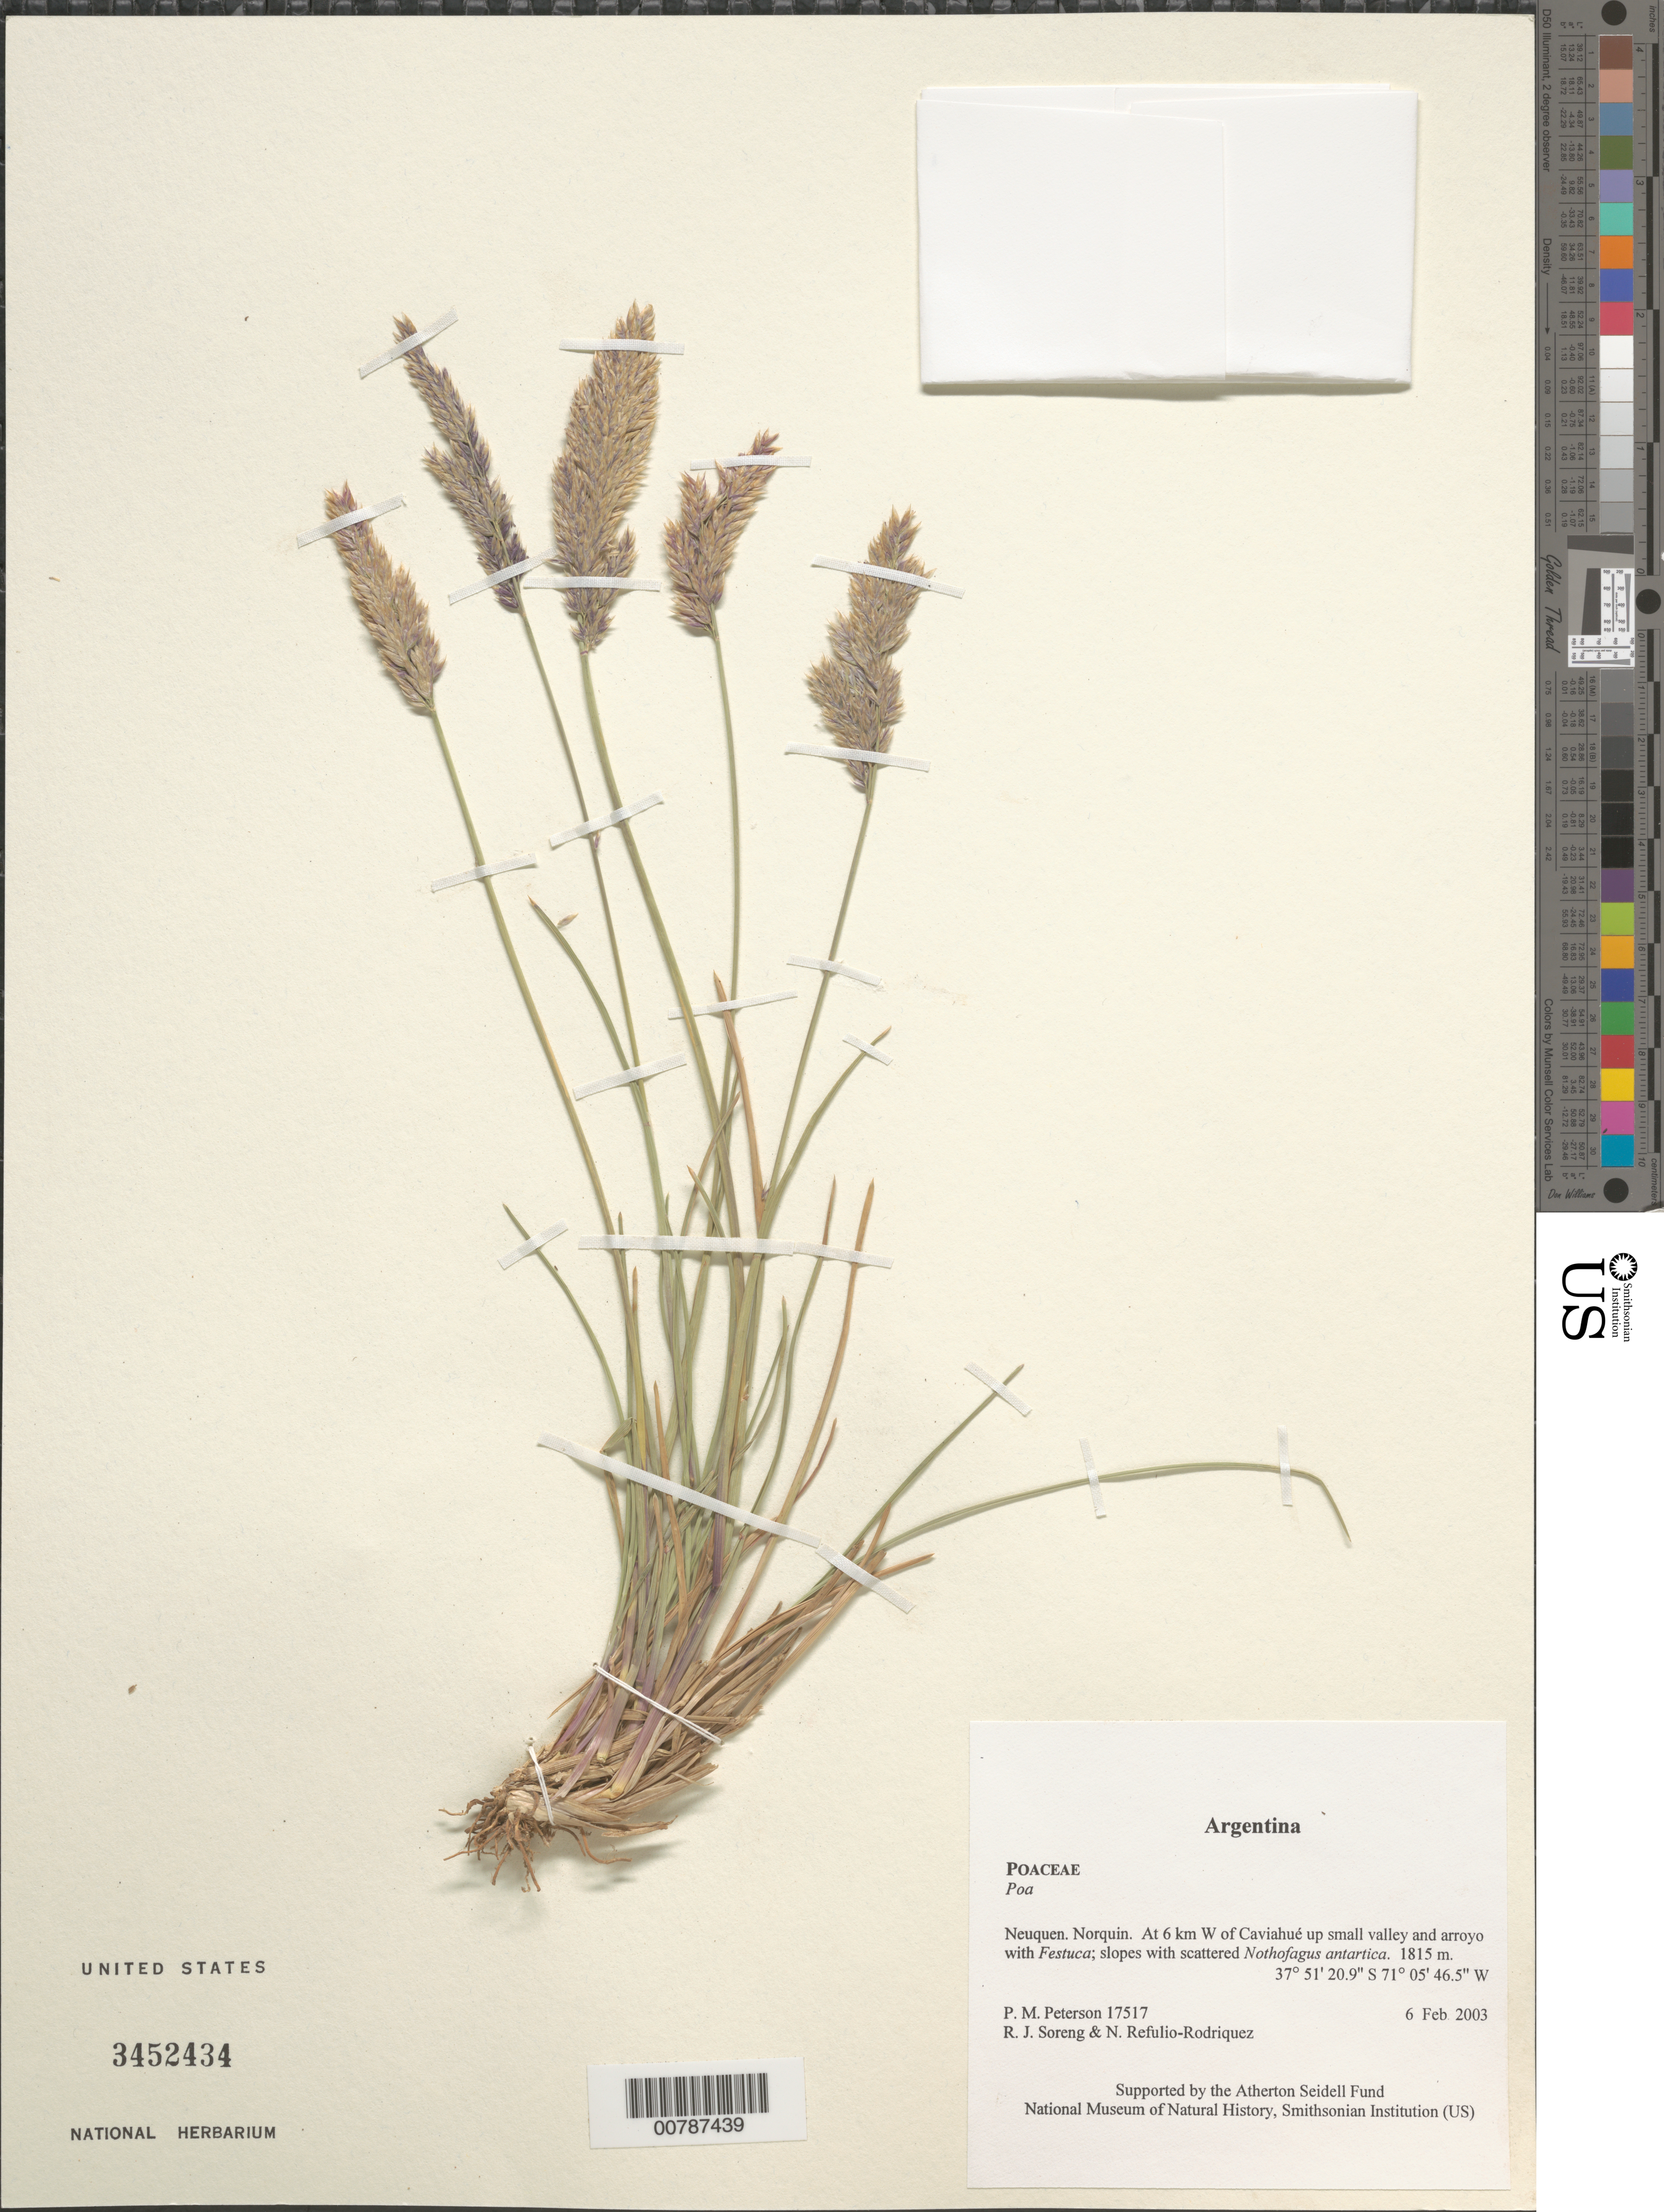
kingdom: Plantae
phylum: Tracheophyta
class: Liliopsida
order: Poales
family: Poaceae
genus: Poa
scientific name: Poa sp.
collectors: P. M. Peterson, R. J. Soreng & N. Refulio-Rodríguez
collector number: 17517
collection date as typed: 06 Feb 2003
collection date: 2003-02-06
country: Argentina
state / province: Neuquen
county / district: Norquin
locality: At 6 km W of Caviahué up small valley and arroyo with Festuca; slopes with scattered Nothofagus antartica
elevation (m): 1815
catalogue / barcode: US 3452434